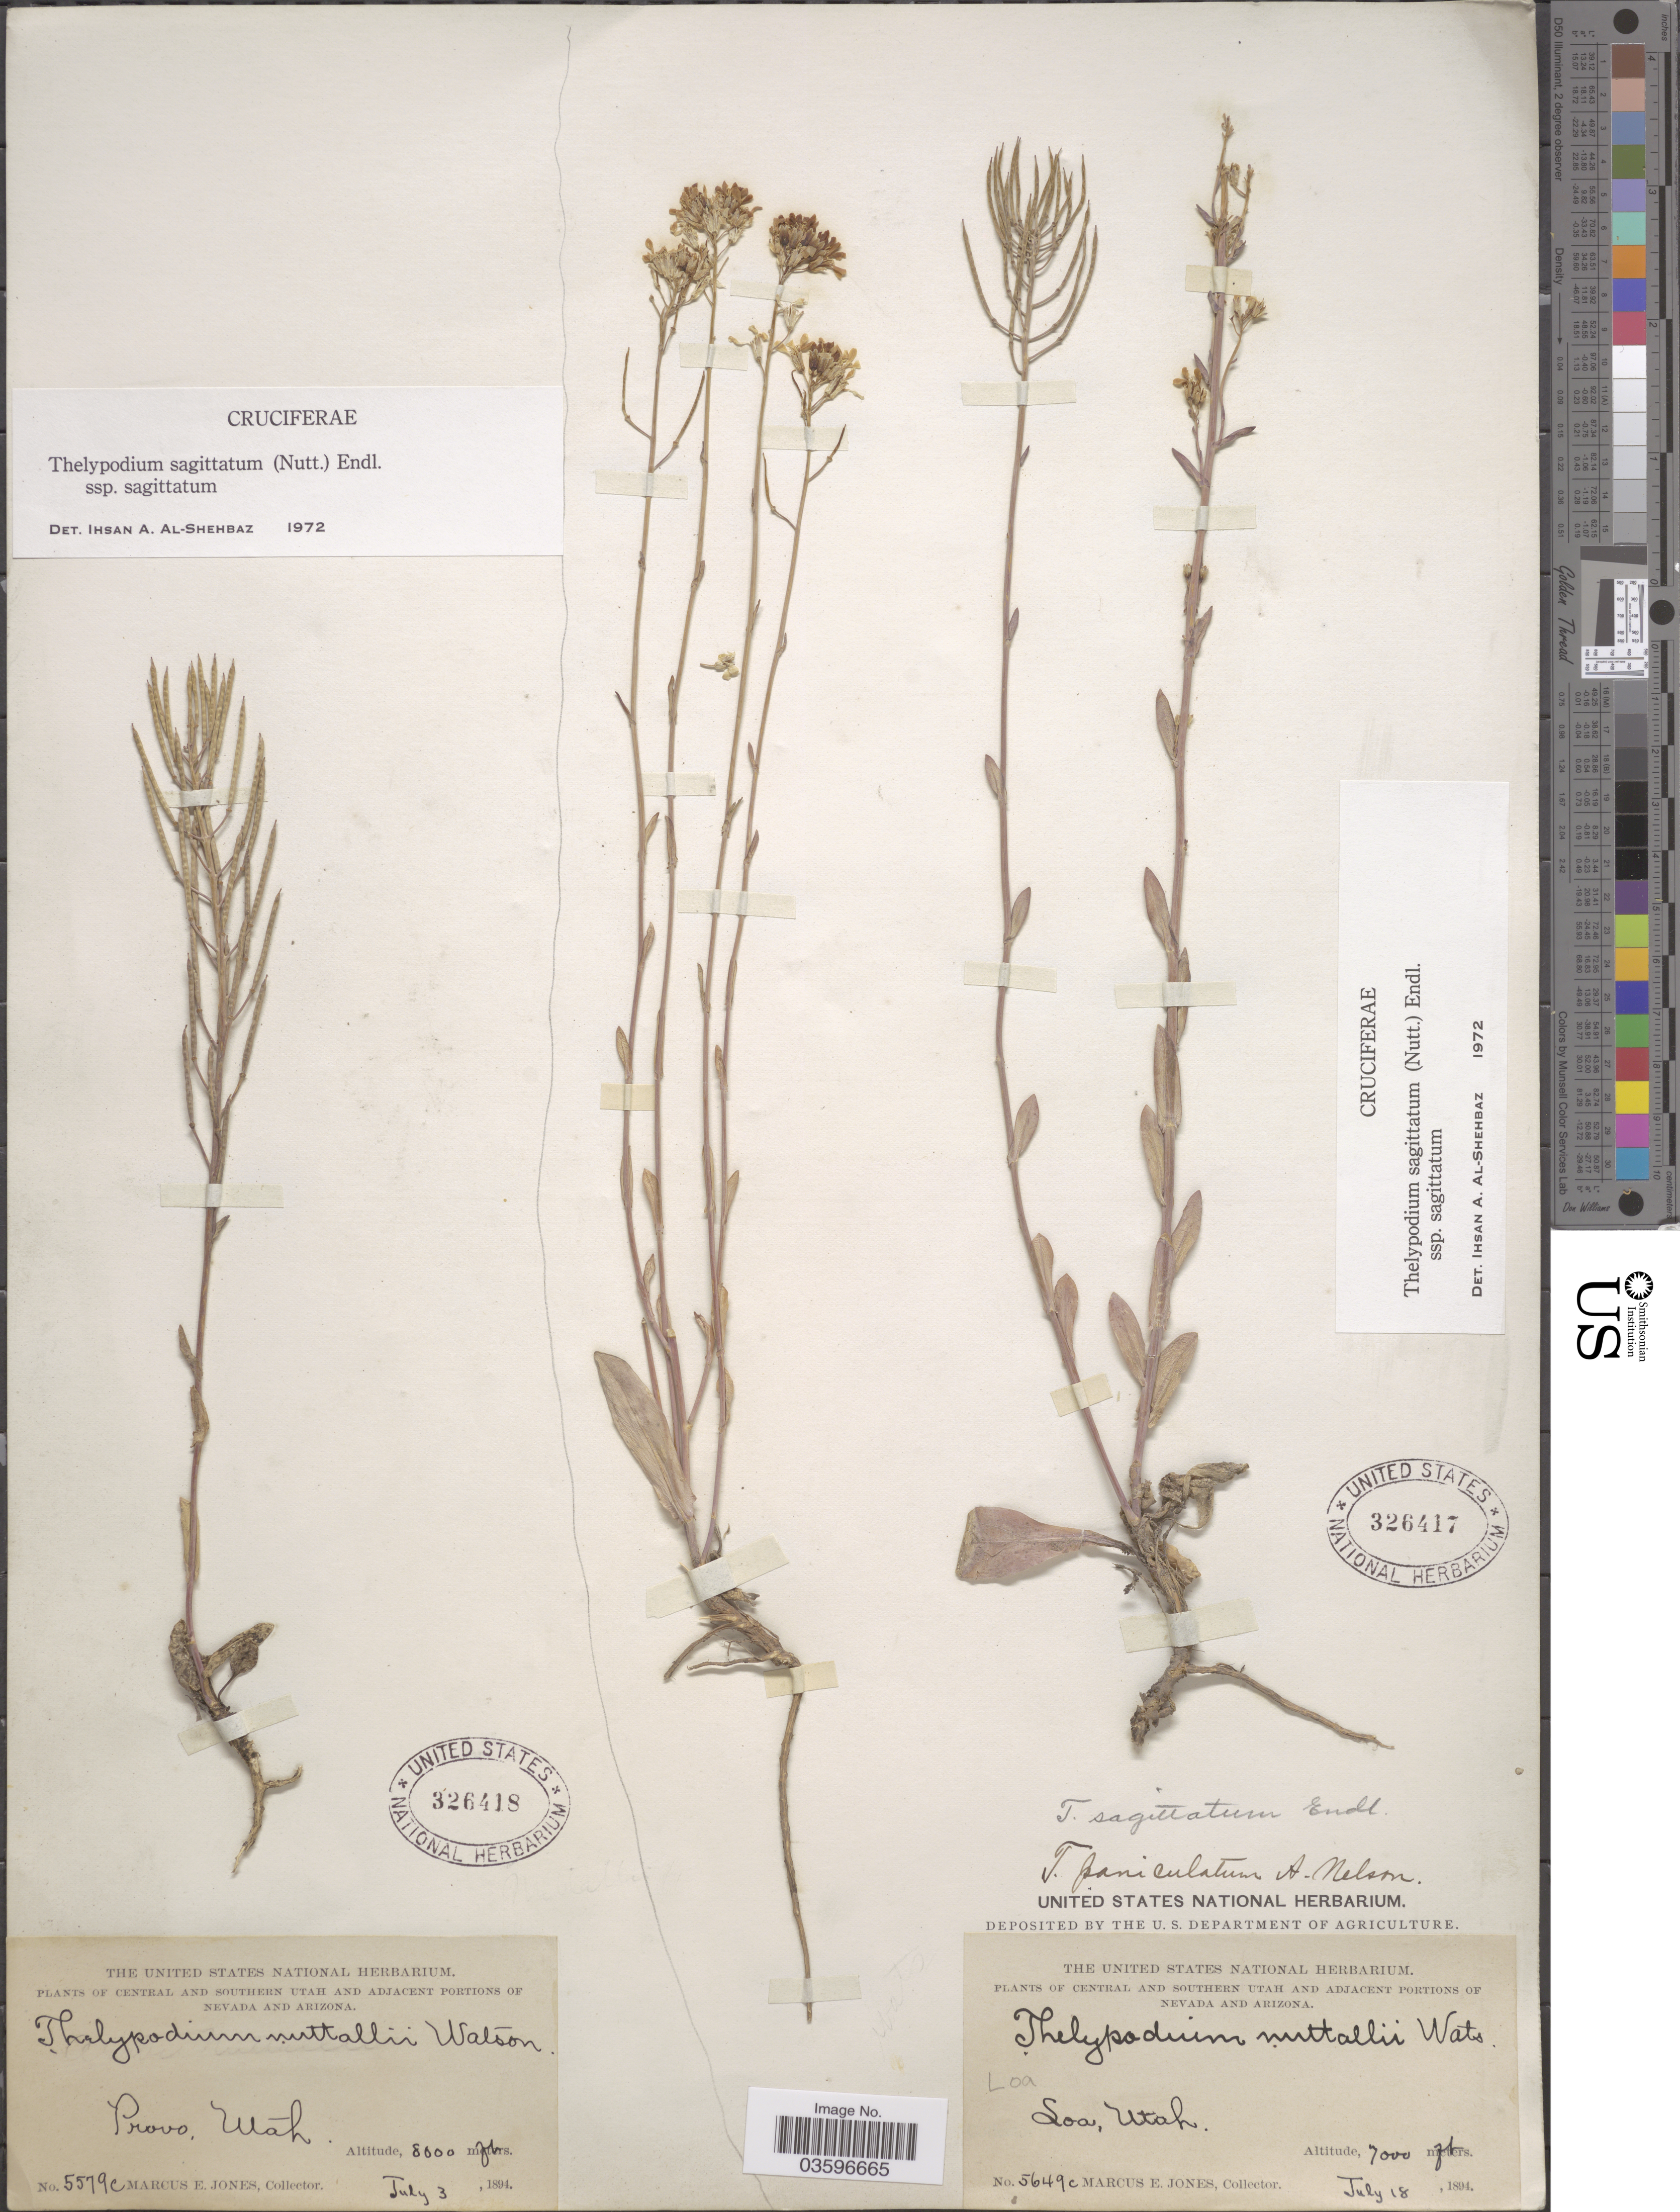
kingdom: Plantae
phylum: Tracheophyta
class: Magnoliopsida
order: Brassicales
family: Brassicaceae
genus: Thelypodium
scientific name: Thelypodium sagittatum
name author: (Nutt.) Endl.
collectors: M. E. Jones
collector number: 5579c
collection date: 1894-07-03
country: United States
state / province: Utah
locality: Central and Southern Utah, Provo.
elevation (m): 2438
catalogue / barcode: US 326418-2